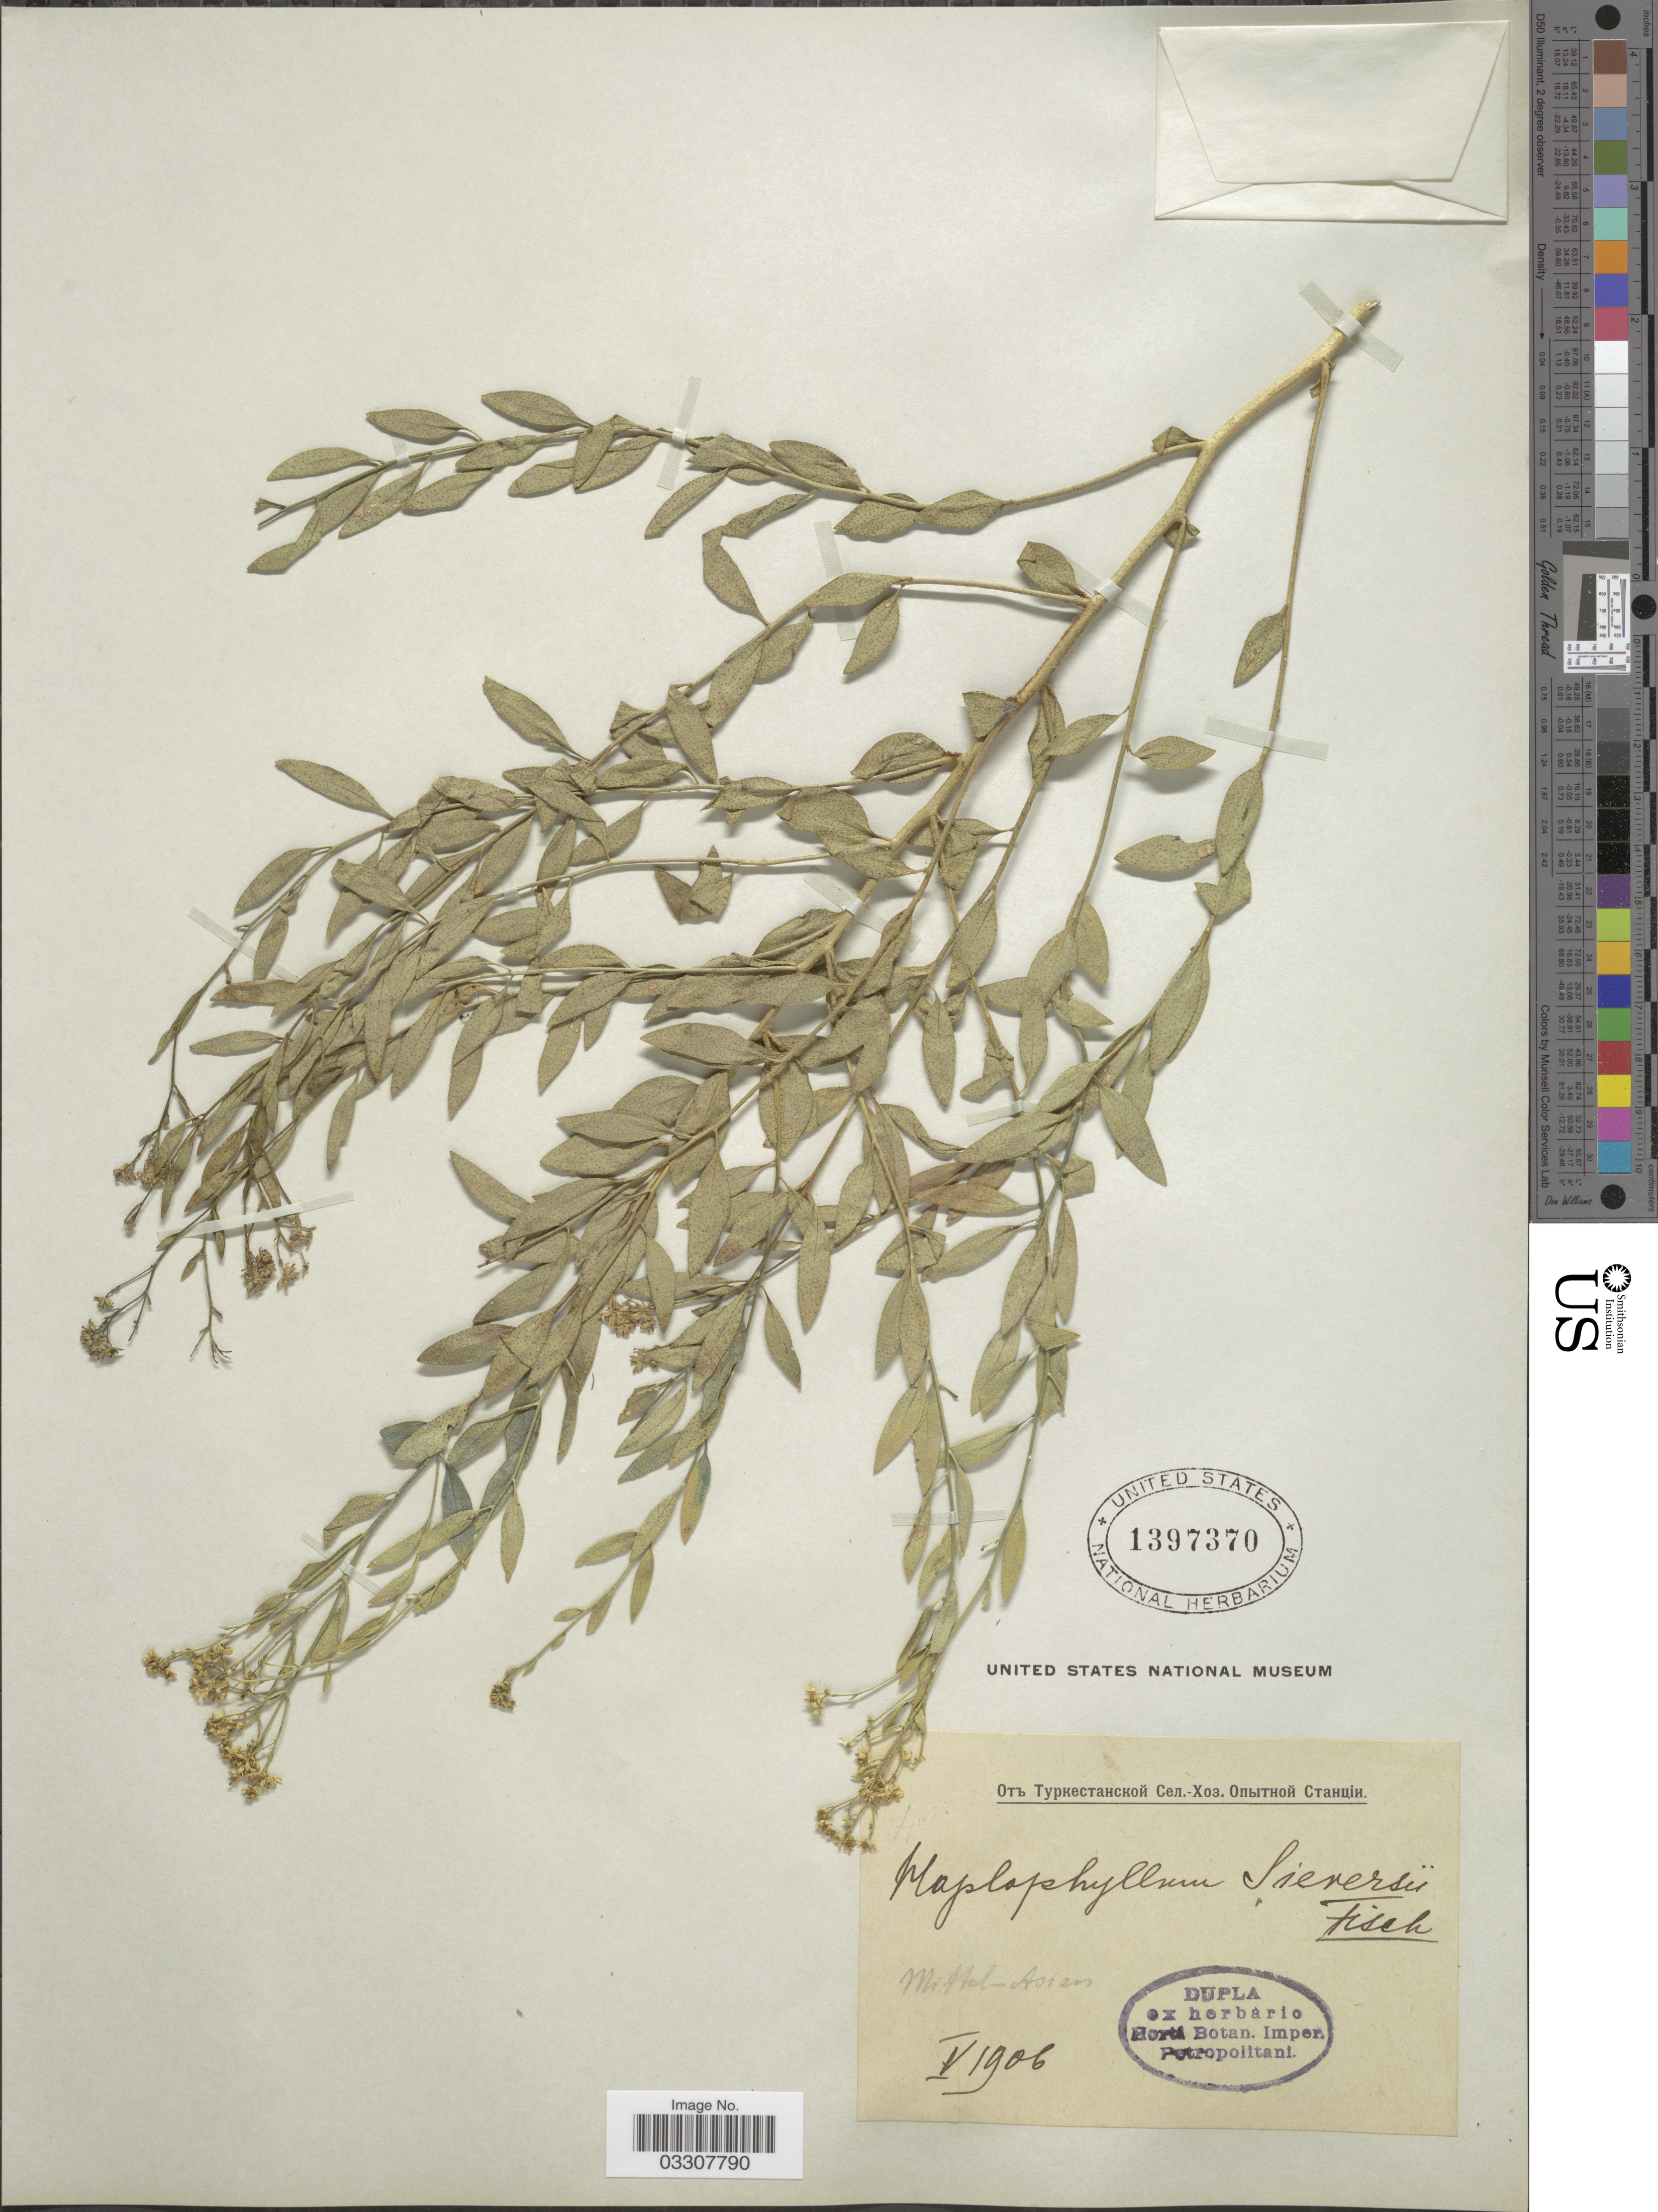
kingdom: Plantae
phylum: Tracheophyta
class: Magnoliopsida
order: Sapindales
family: Rutaceae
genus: Haplophyllum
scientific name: Haplophyllum acutifolium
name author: (DC.) G. Don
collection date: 1906-05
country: Uzbekistan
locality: Toshkent.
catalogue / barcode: US 1397370